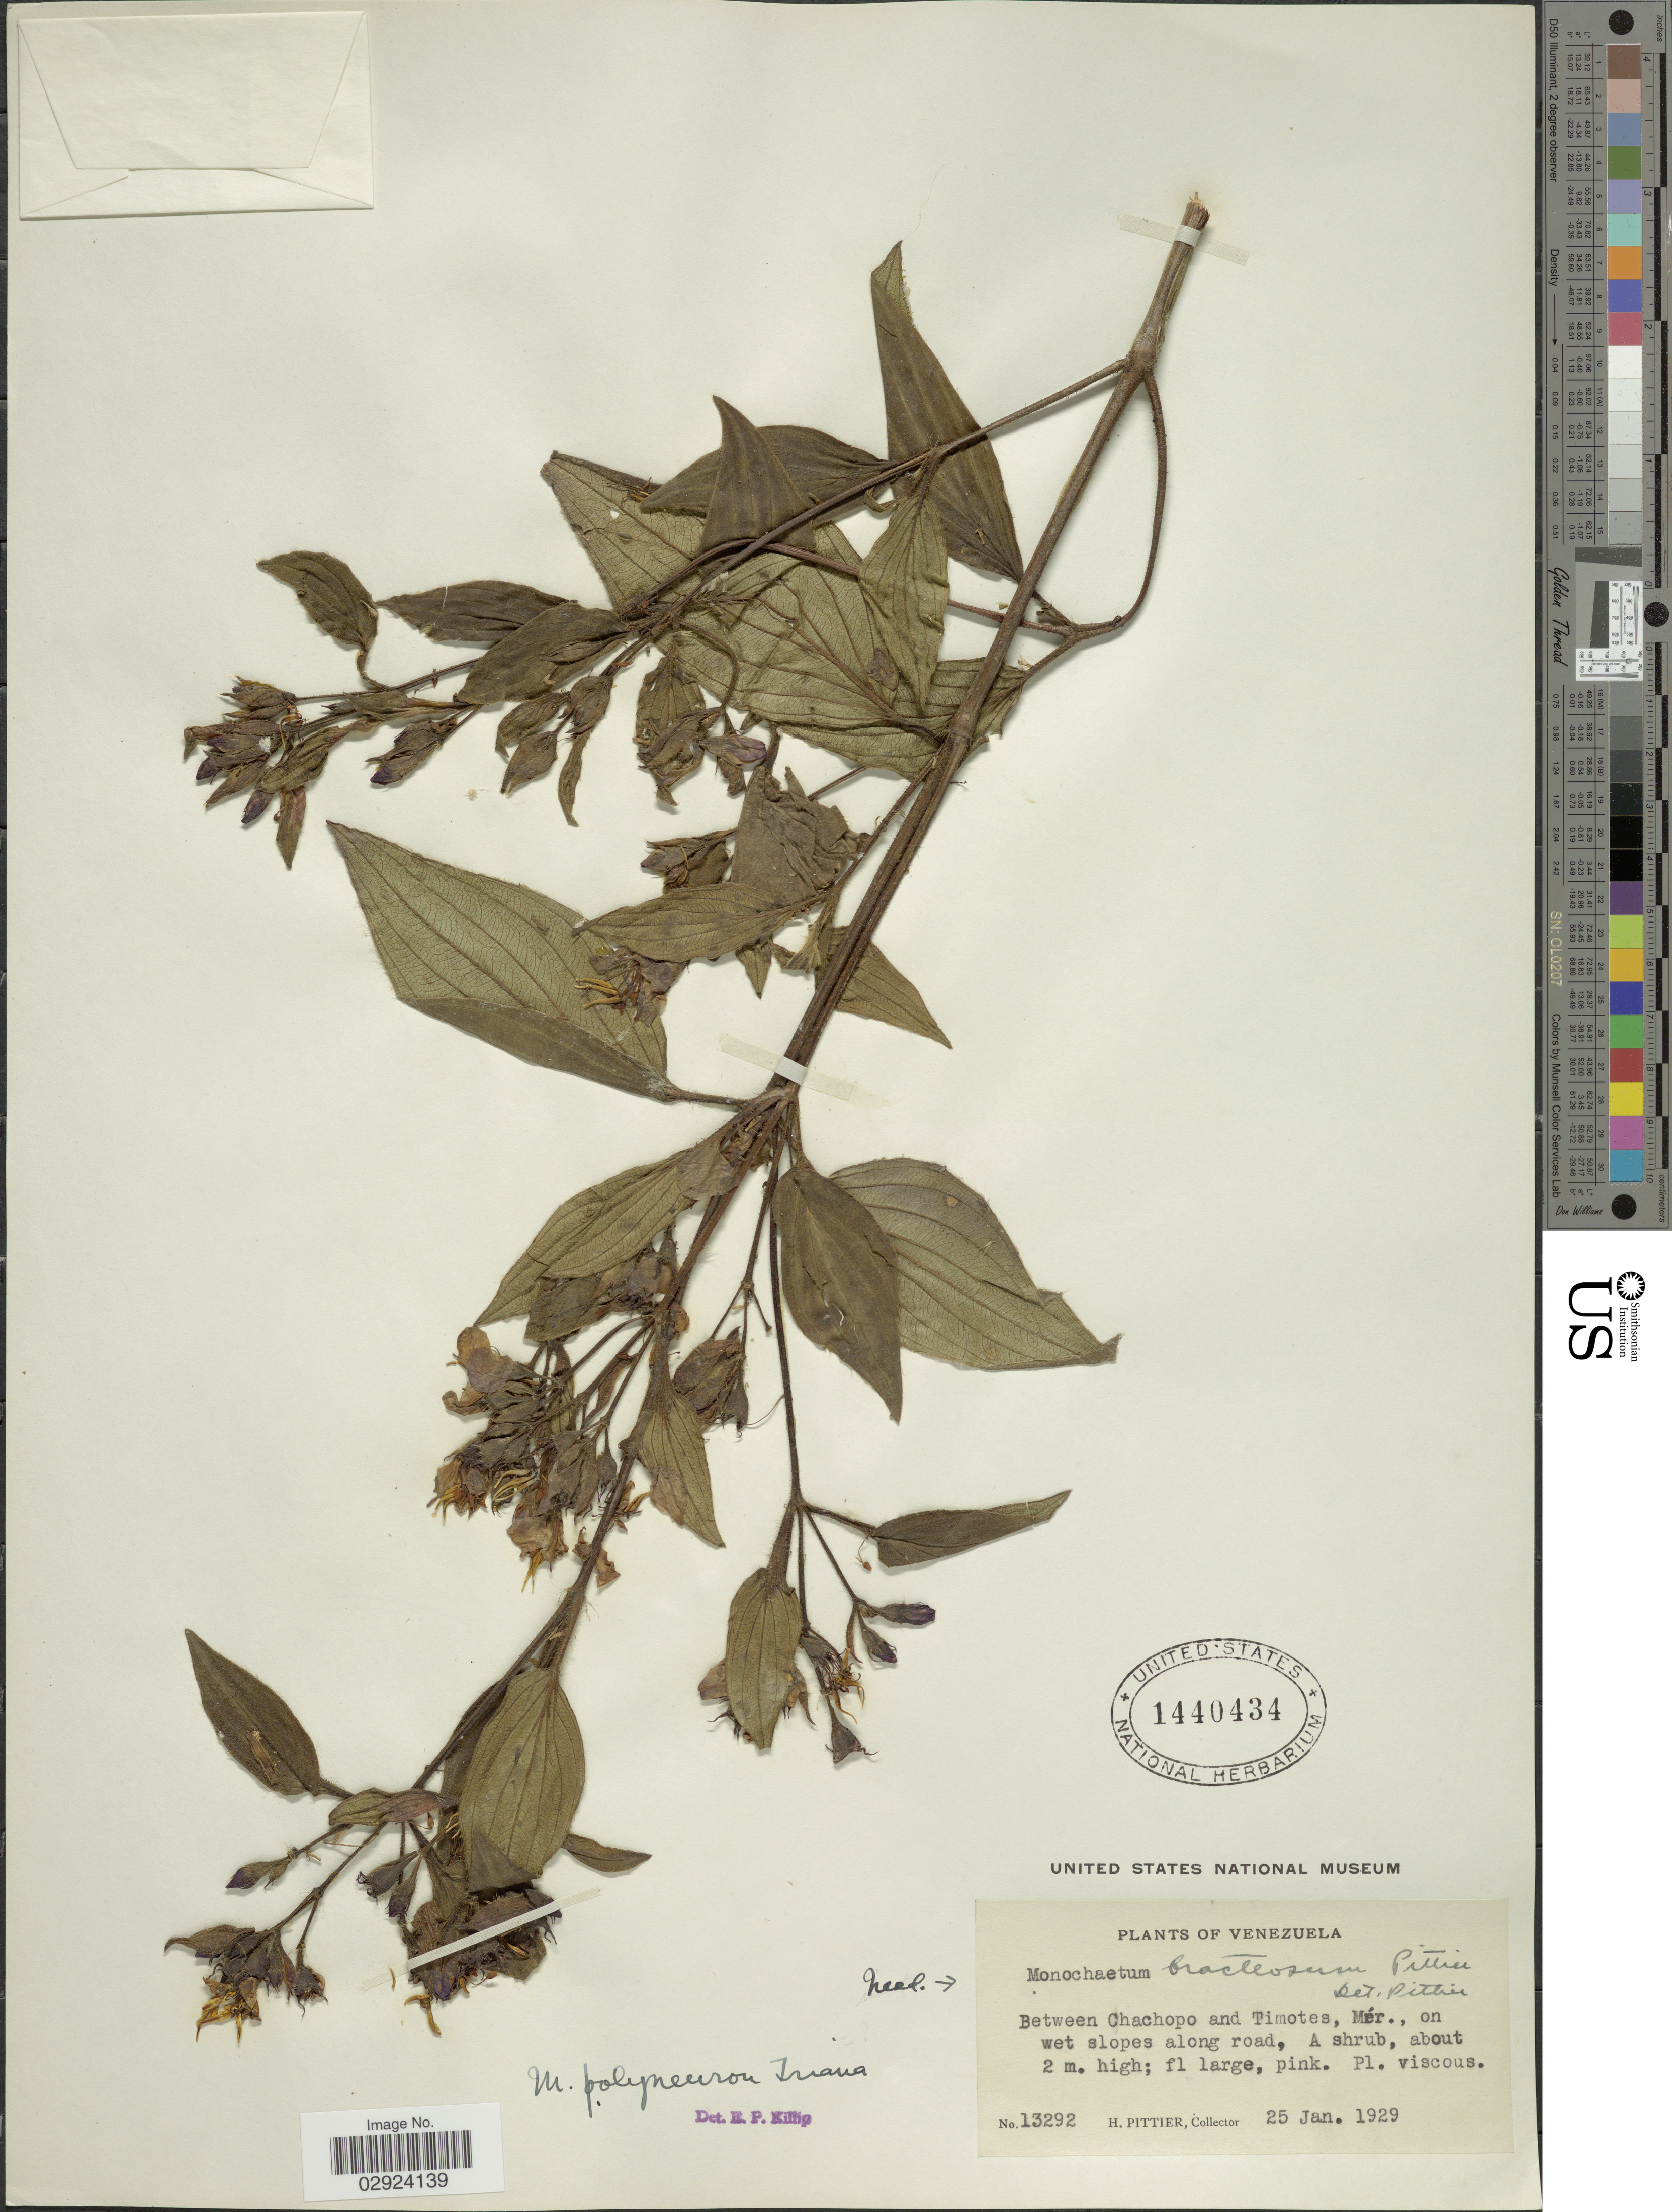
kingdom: Plantae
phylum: Tracheophyta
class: Magnoliopsida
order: Myrtales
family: Melastomataceae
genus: Monochaetum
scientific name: Monochaetum polyneurum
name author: Triana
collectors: H. F. Pittier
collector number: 13292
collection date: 1929-01-25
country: Venezuela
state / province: Mérida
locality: Between Chachopo and Timotes, Mér., on wet slopes along road.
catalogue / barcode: US 1440434